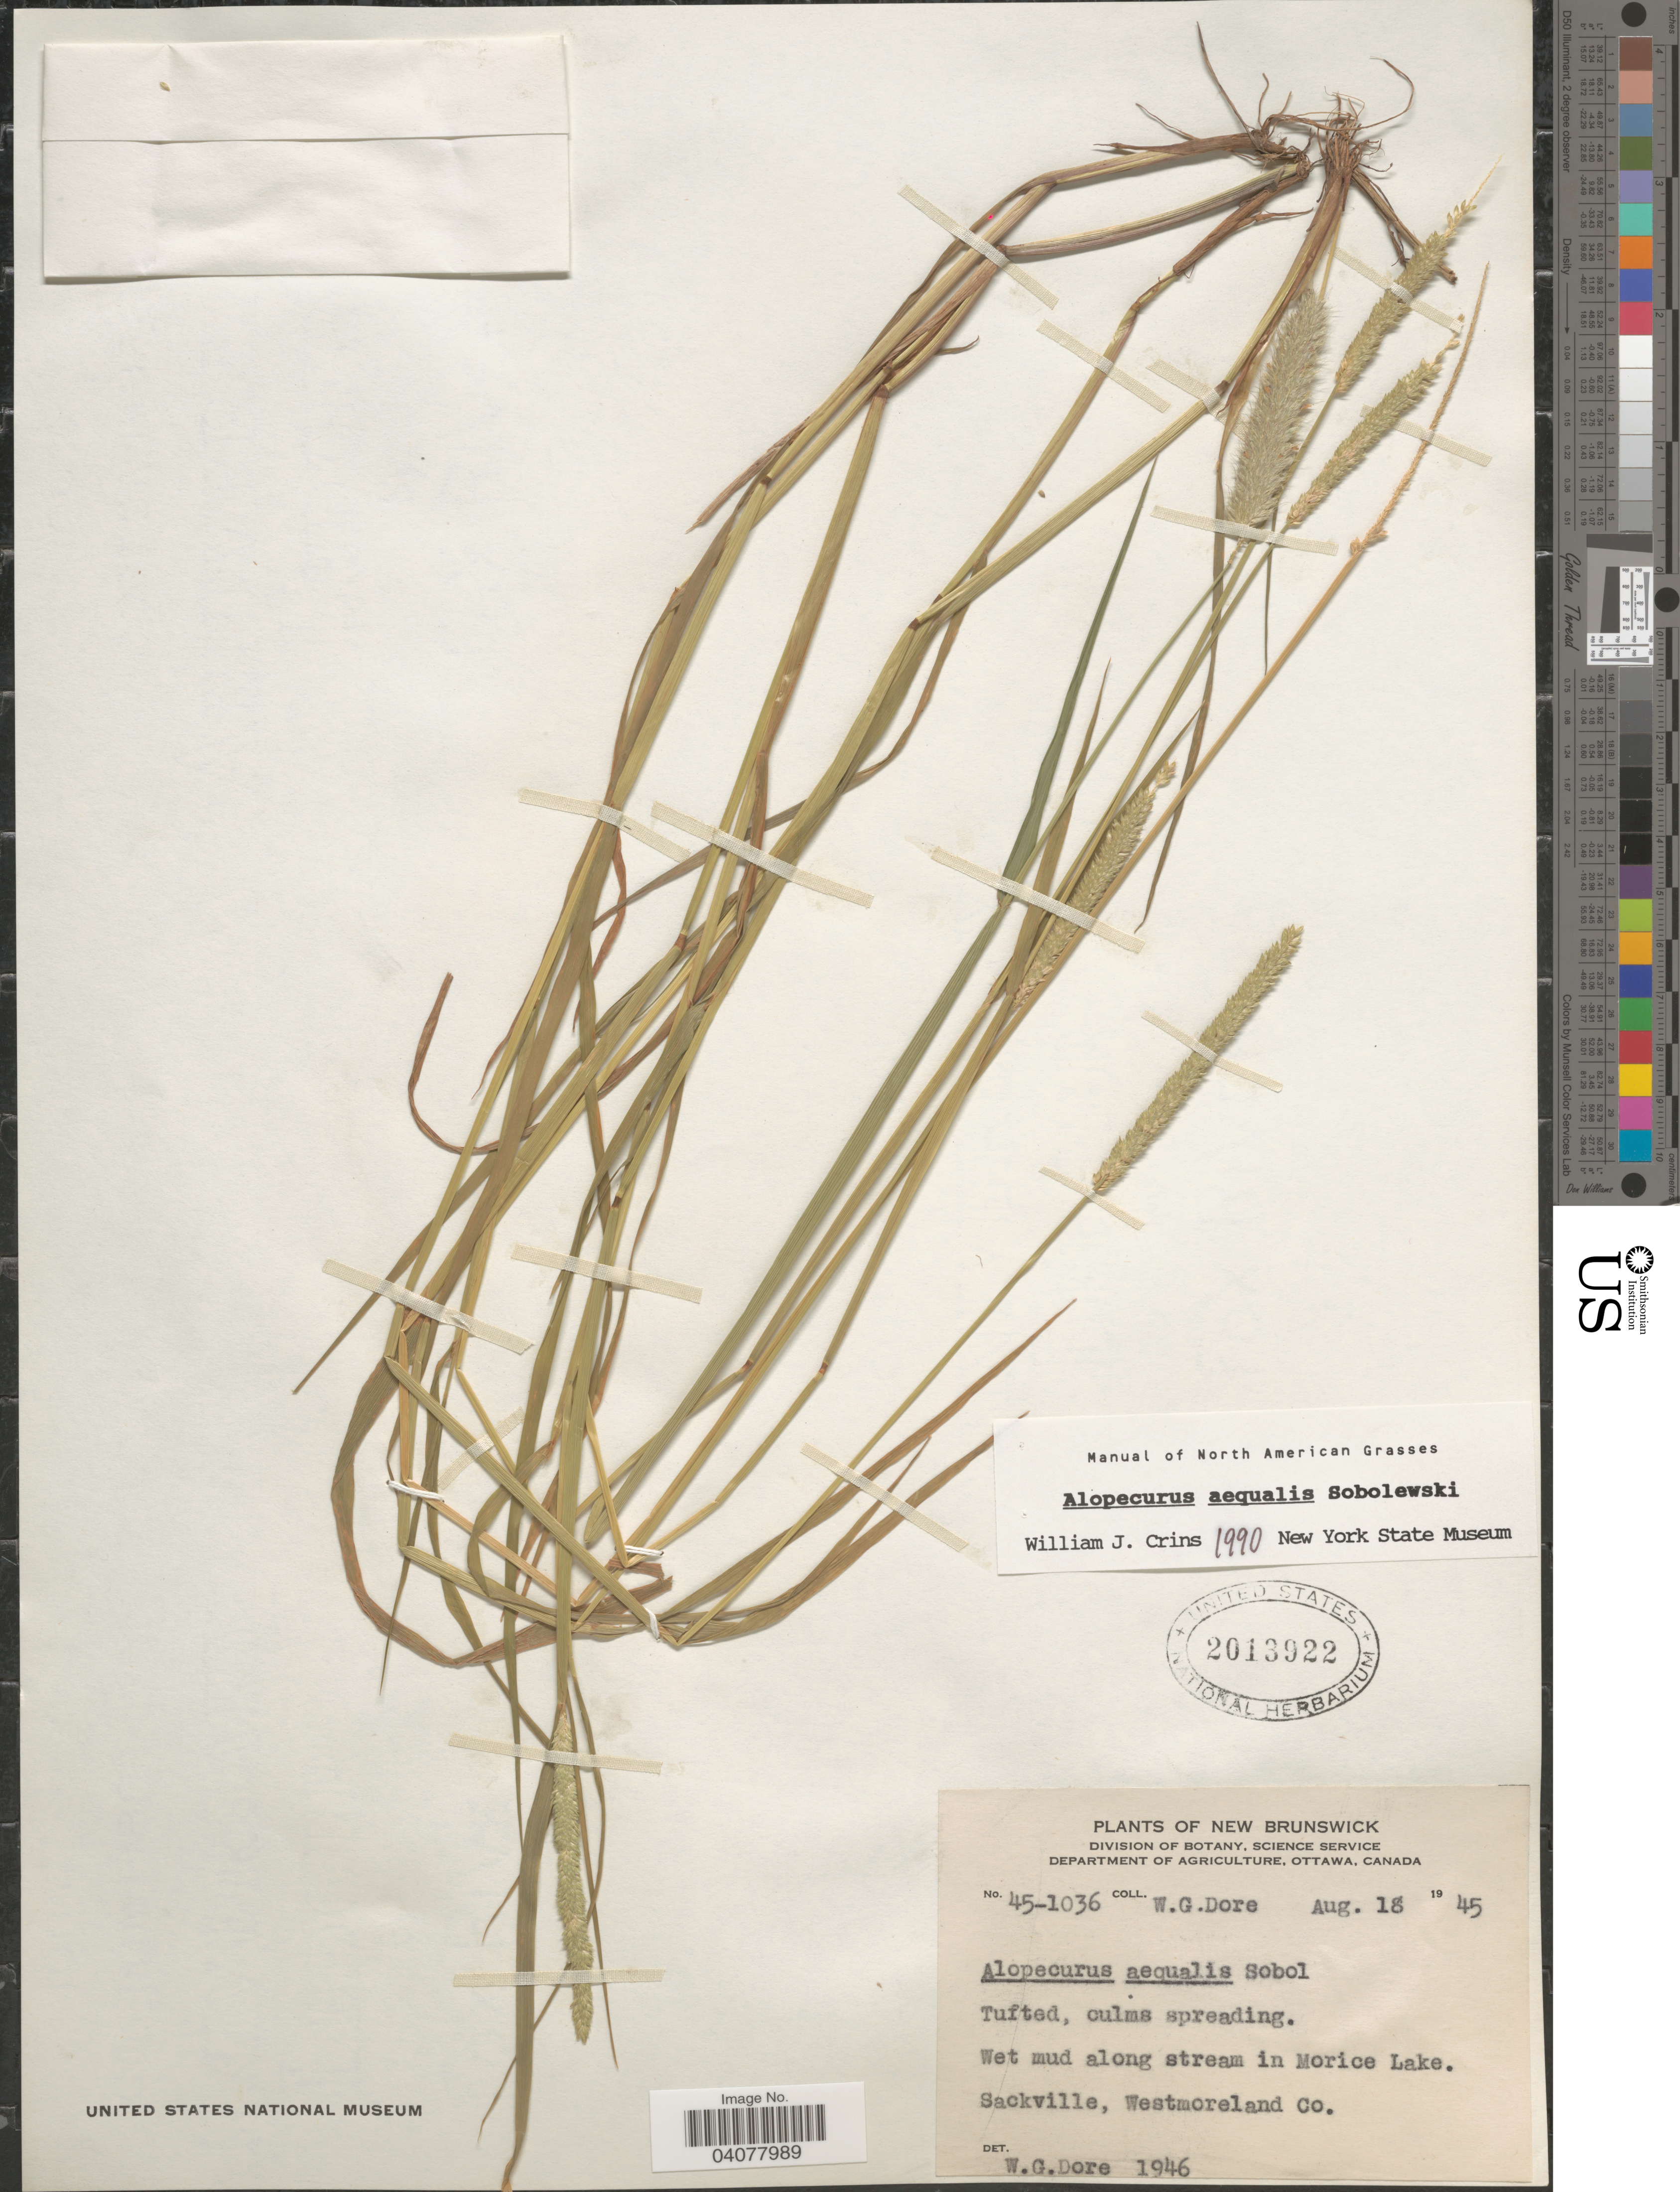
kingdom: Plantae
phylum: Tracheophyta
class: Liliopsida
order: Poales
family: Poaceae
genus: Alopecurus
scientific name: Alopecurus aequalis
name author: Sobol.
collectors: W. Dore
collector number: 45-1036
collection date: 1945-08-18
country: Canada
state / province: New Brunswick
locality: Wet mud along stream in Morice Lake. Sackville, Westmoreland Co.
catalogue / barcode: US 2013922